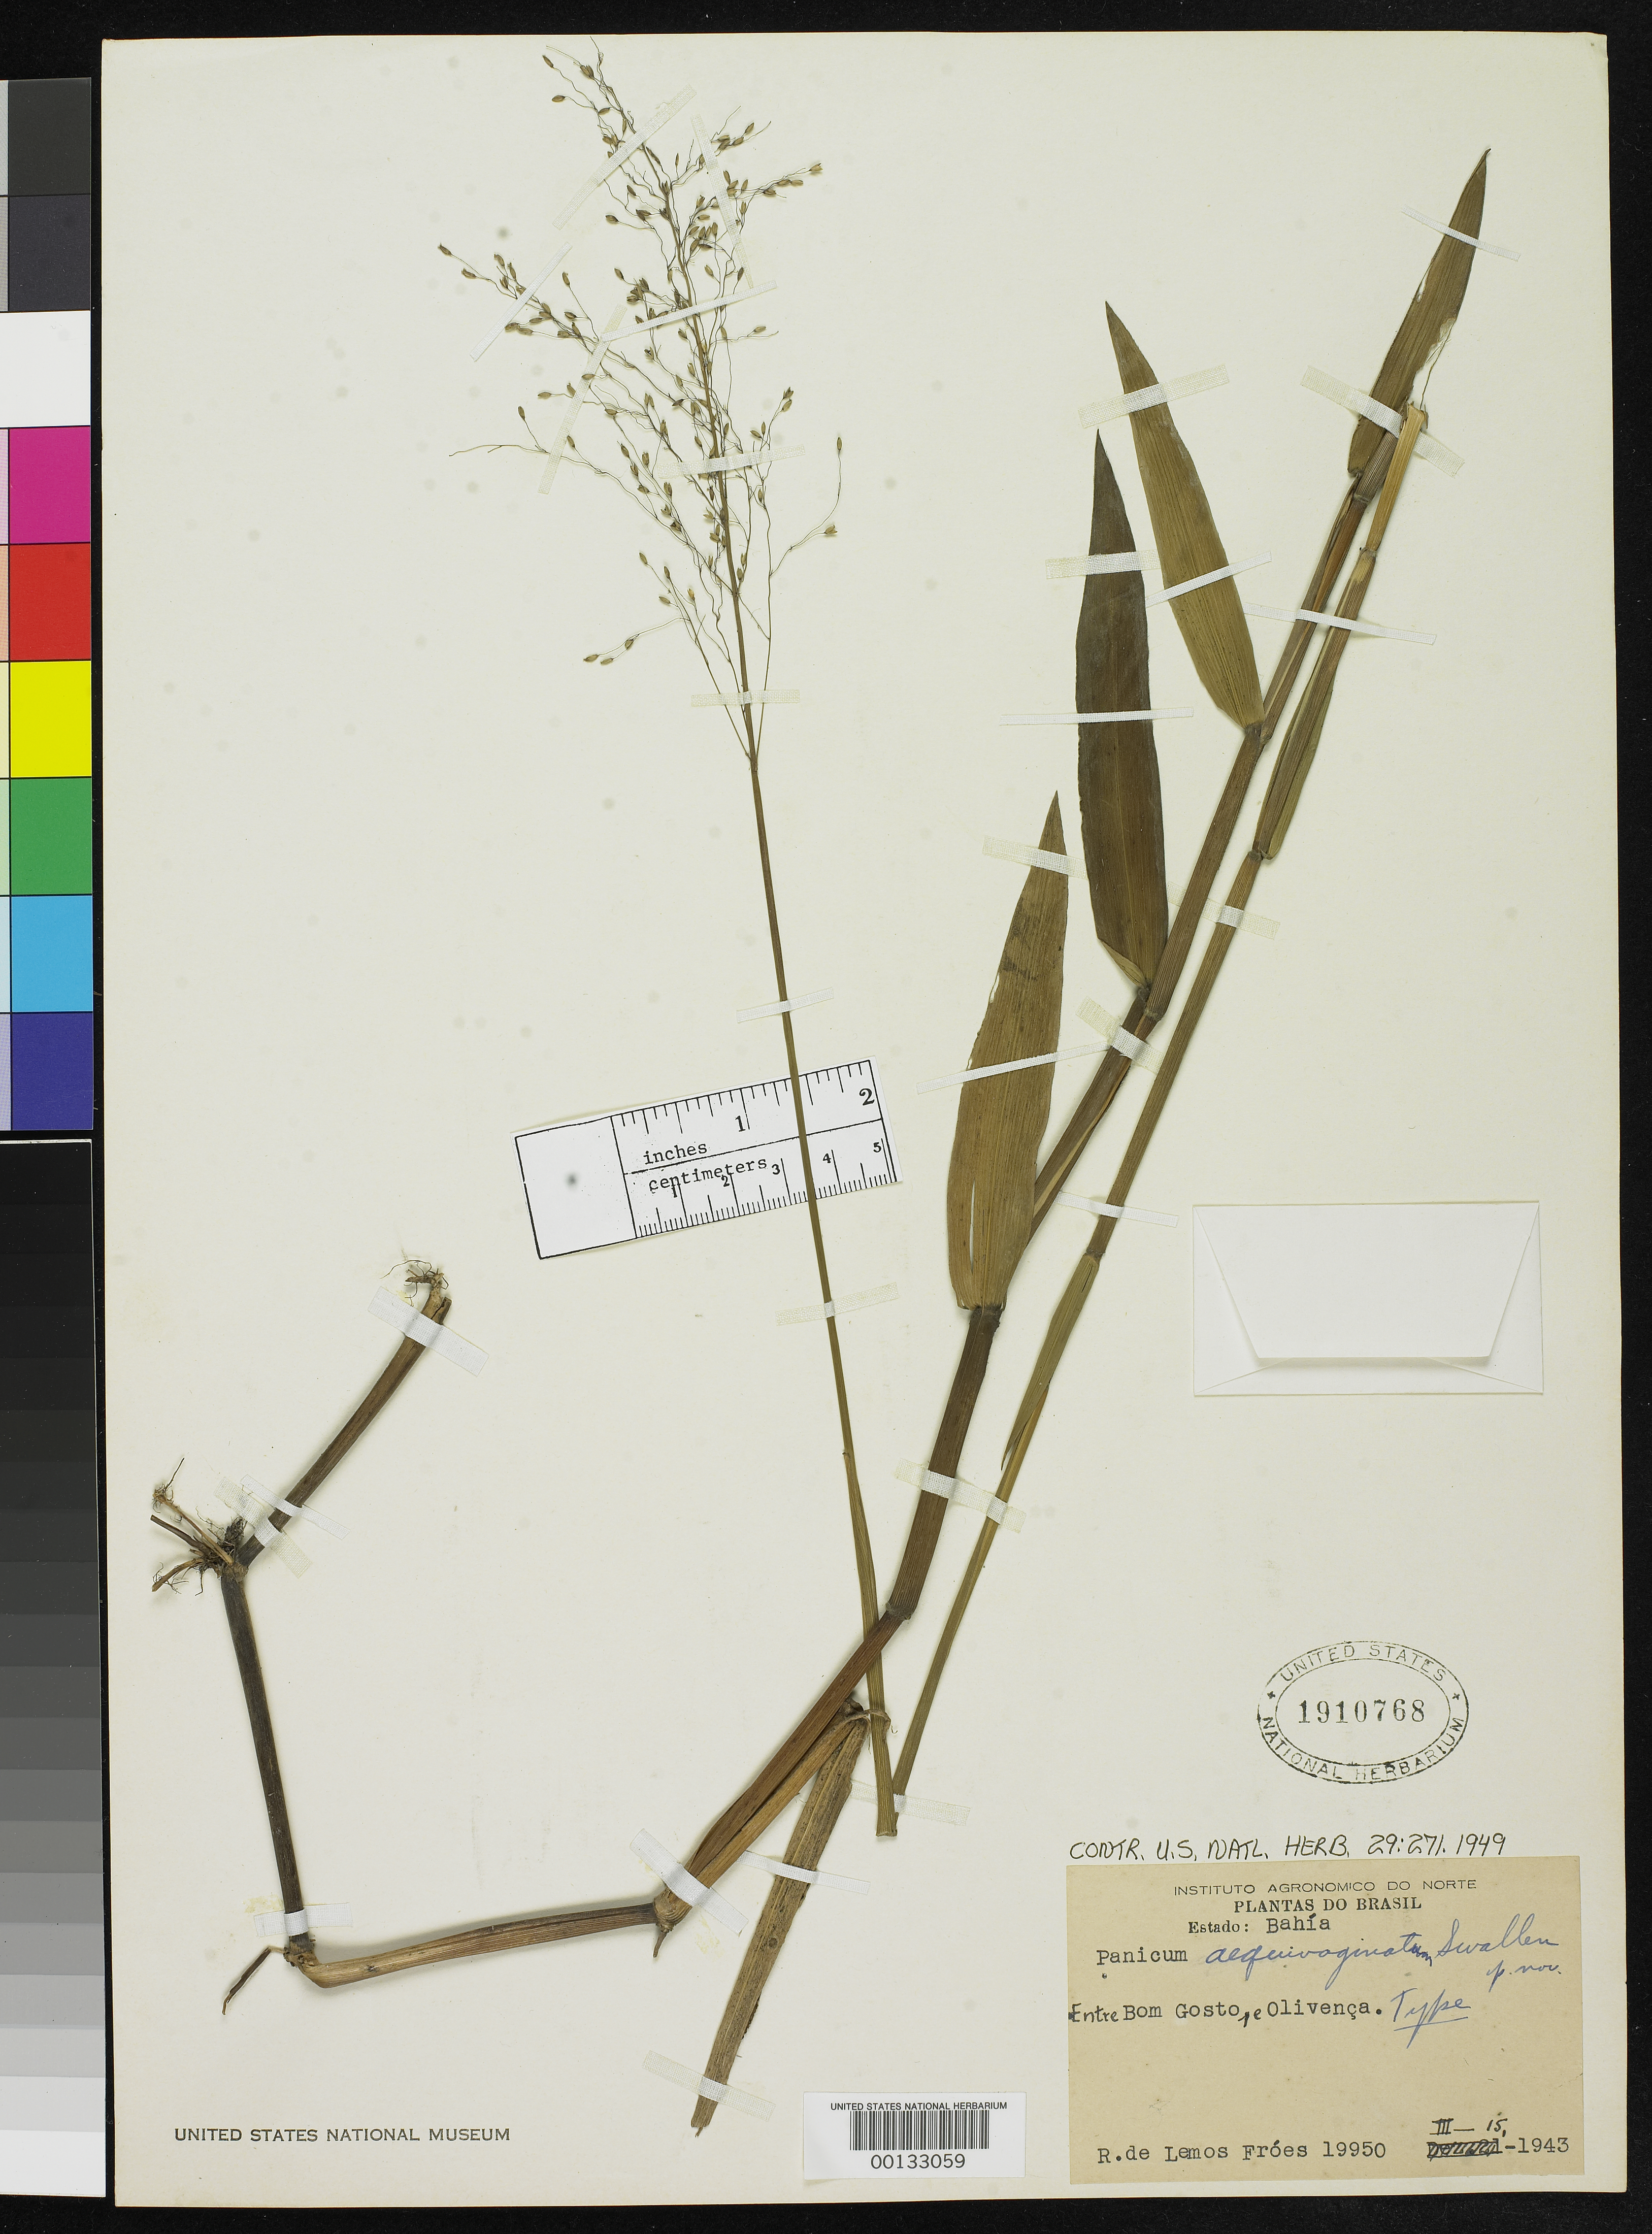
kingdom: Plantae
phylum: Tracheophyta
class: Liliopsida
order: Poales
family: Poaceae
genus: Panicum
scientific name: Panicum aequivaginatum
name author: Swallen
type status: Holotype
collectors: R. L. Fróes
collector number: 19950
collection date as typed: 15 Mar 1943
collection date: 1943-03-15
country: Brazil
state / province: Bahia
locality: Entre Bom Gosto a Olivenca.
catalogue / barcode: US 1910768